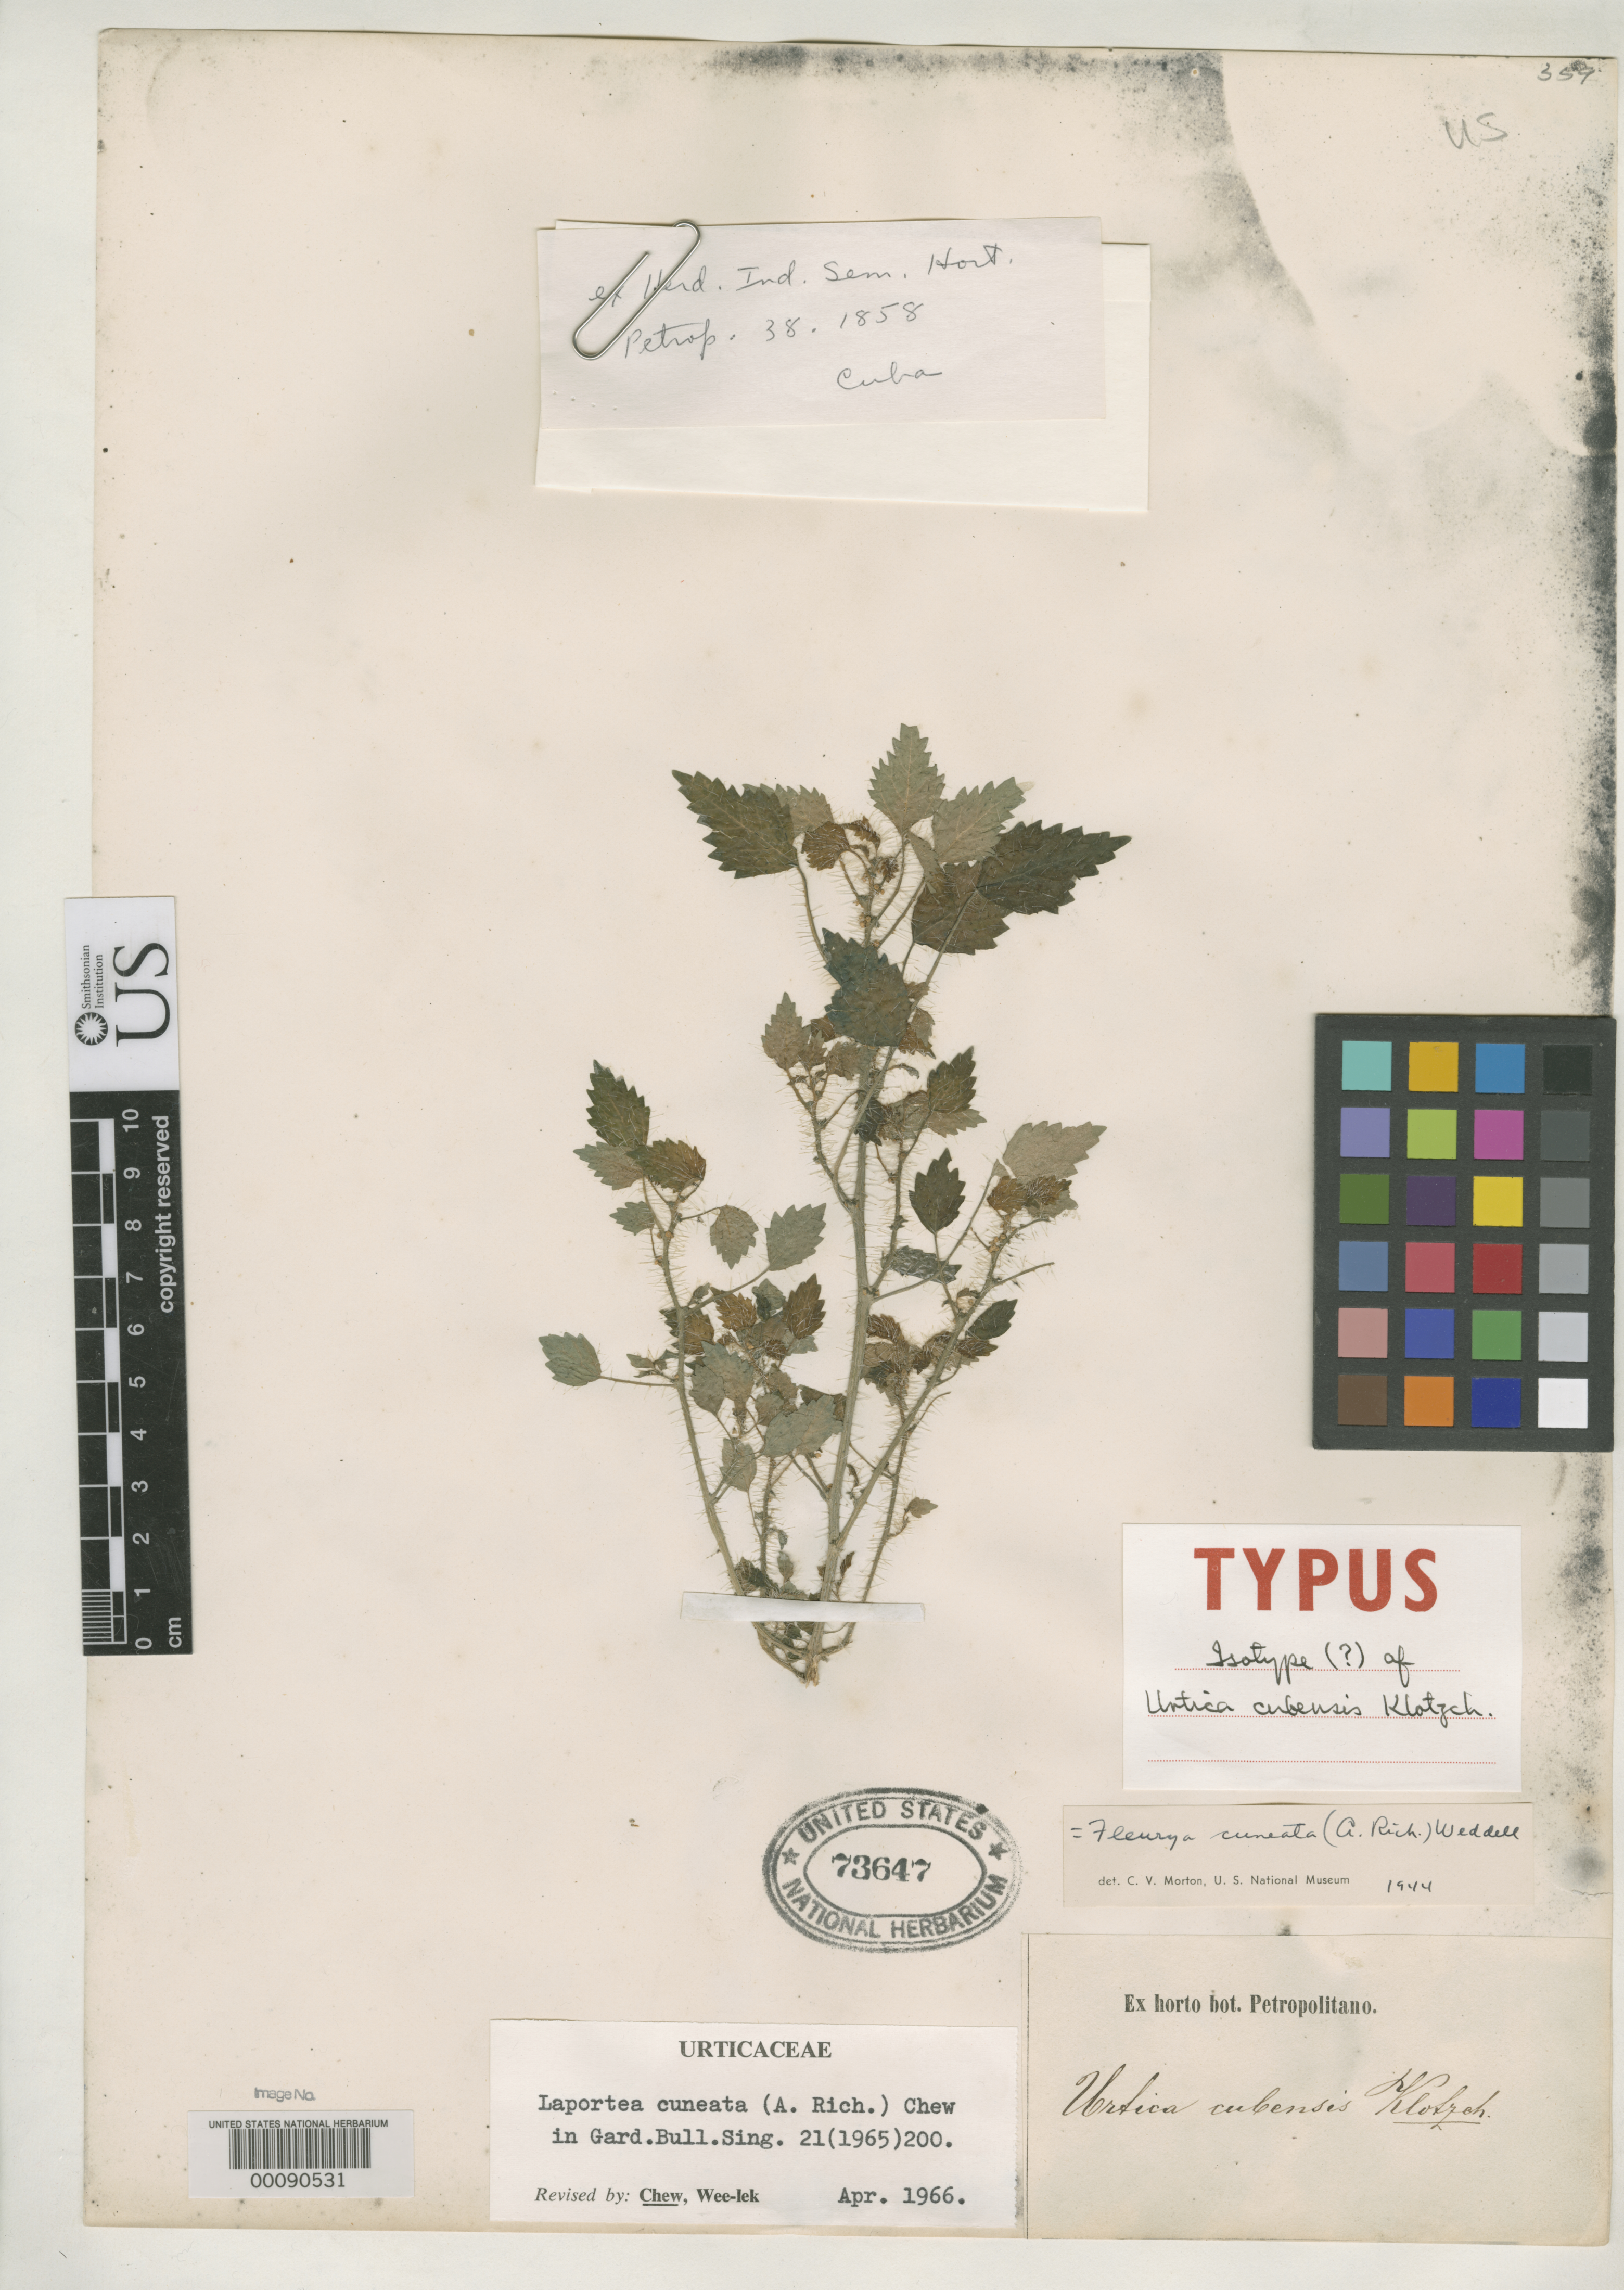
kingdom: Plantae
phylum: Tracheophyta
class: Magnoliopsida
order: Rosales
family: Urticaceae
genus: Urtica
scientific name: Urtica cubensis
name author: Klotzsch ex Herder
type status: Isotype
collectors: J. F. Klotzsch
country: Cuba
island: Greater Antilles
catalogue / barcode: US 73647